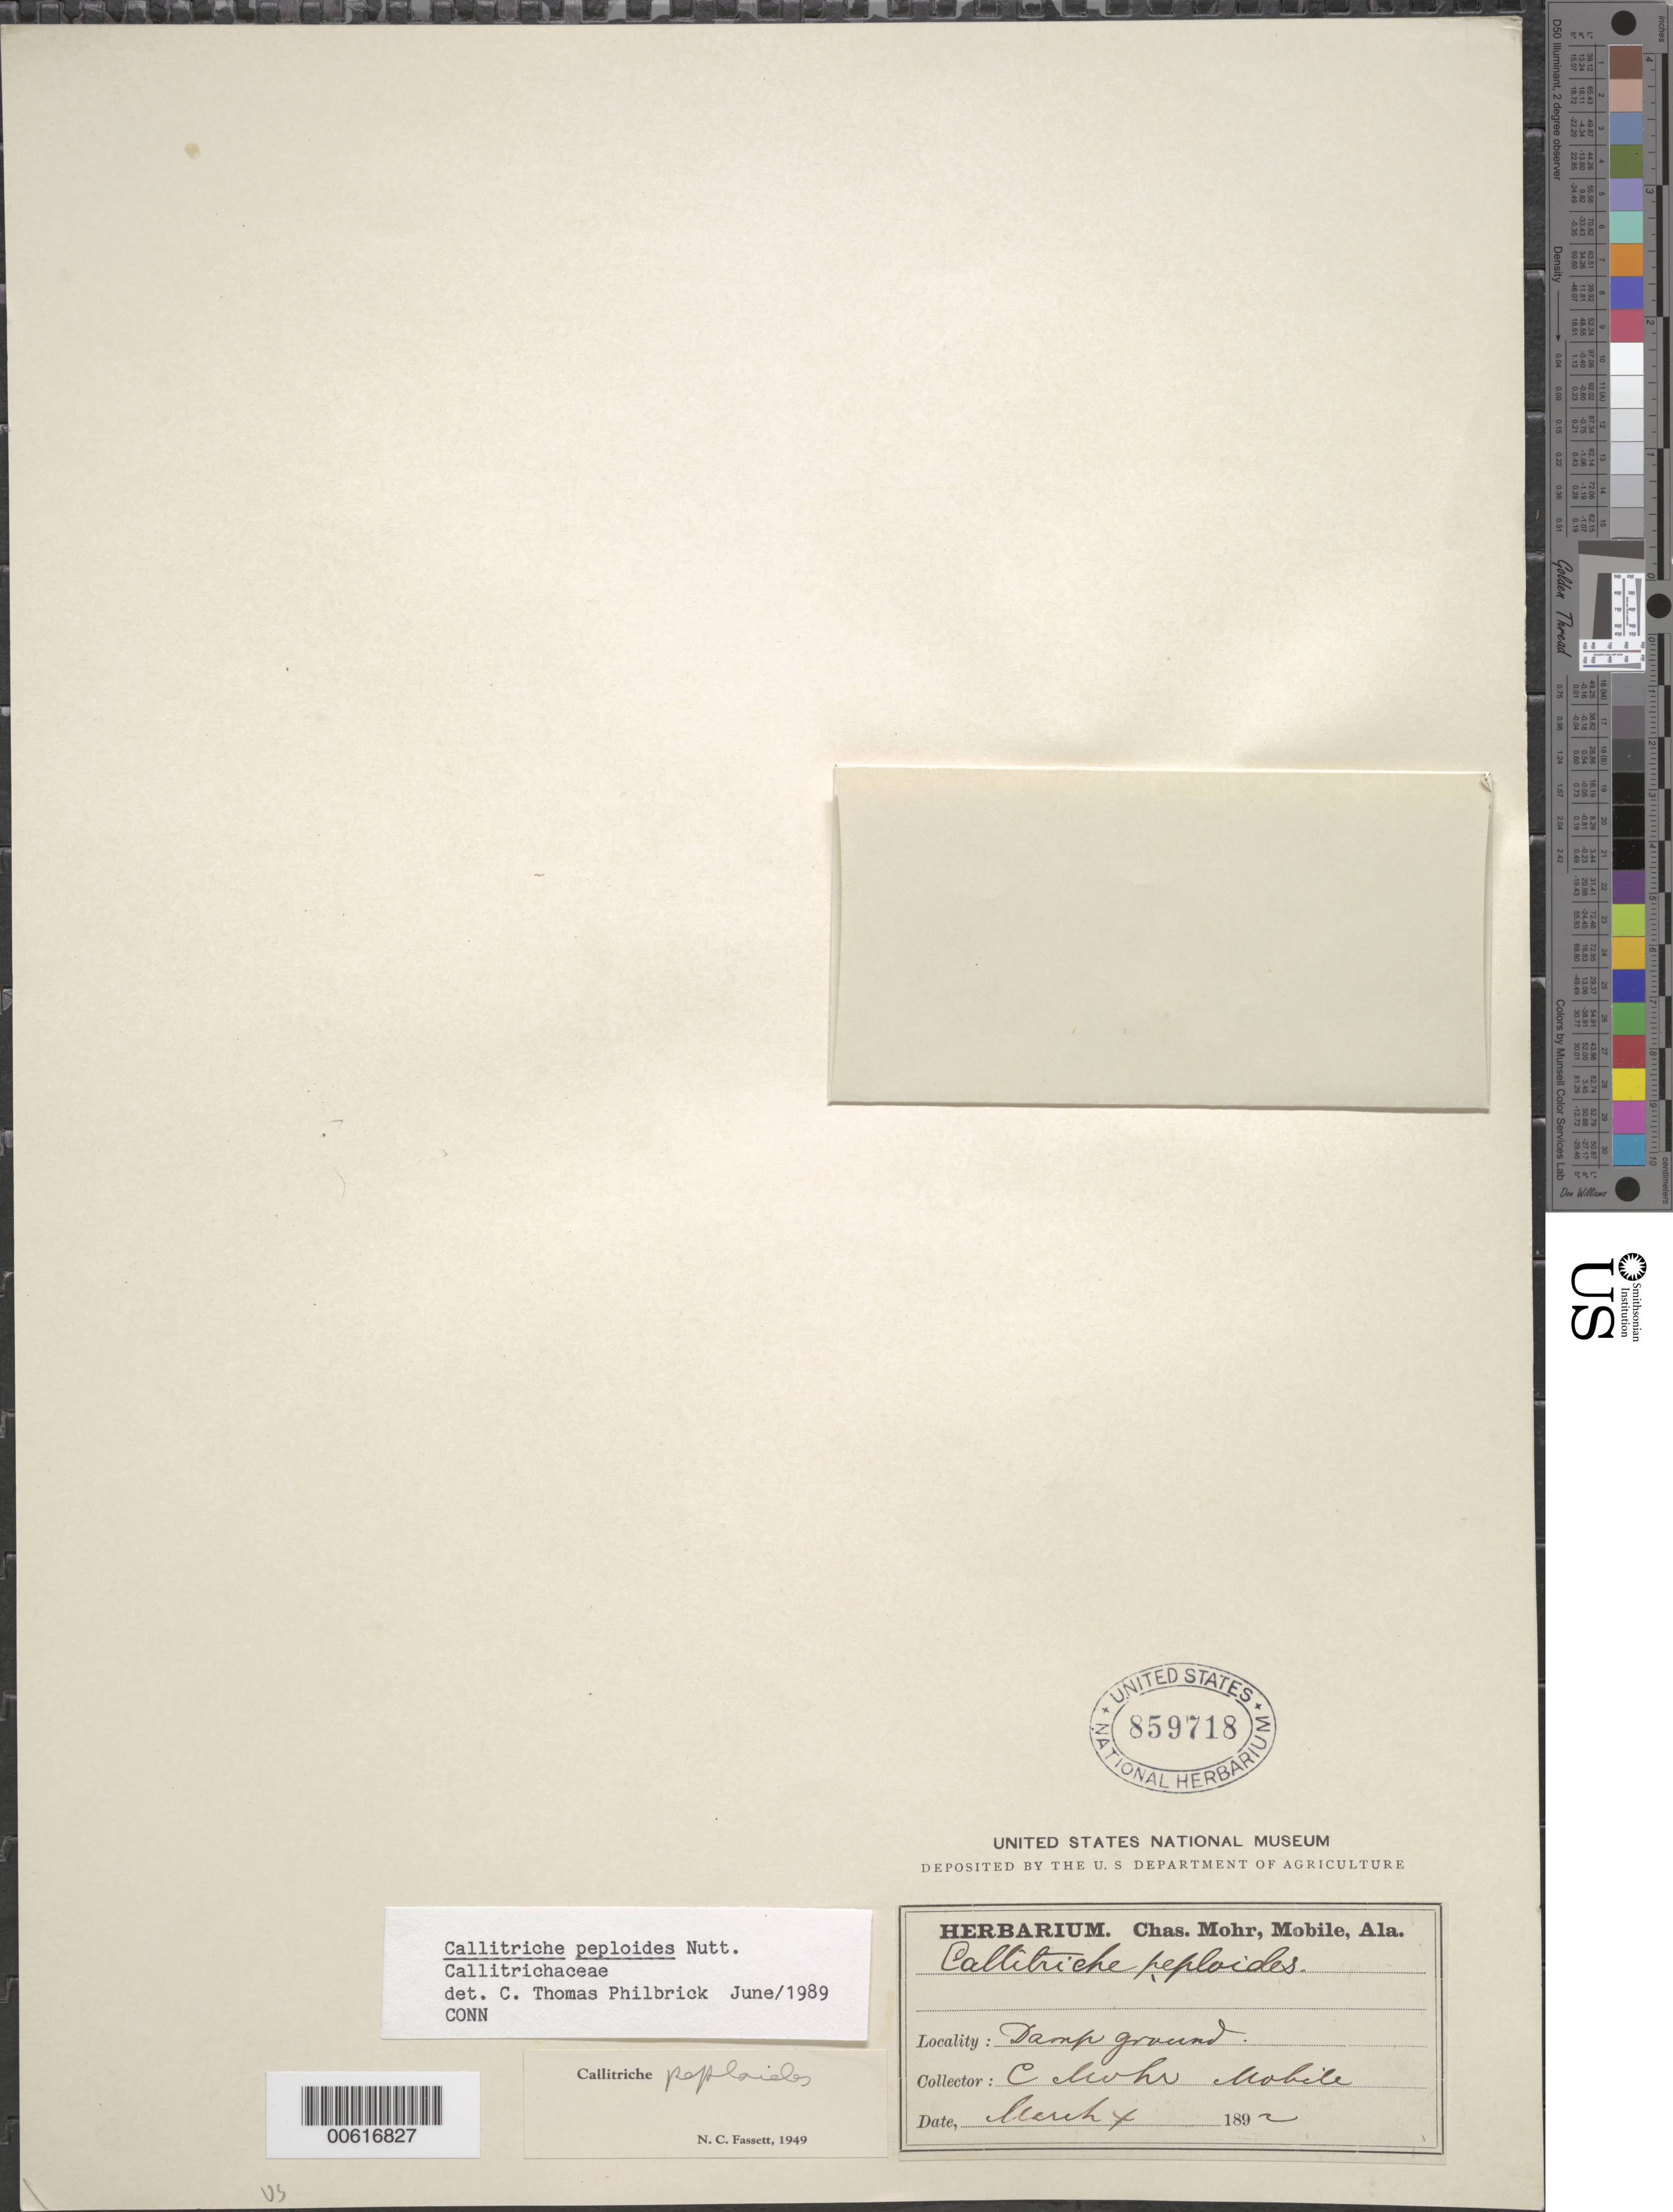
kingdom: Plantae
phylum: Tracheophyta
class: Magnoliopsida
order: Lamiales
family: Plantaginaceae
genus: Callitriche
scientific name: Callitriche peploides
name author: Nutt.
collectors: C. T. Mohr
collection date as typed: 04 Mar 1892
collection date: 1892-03-04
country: United States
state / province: Alabama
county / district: Mobile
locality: Mobile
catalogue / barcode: US 859718